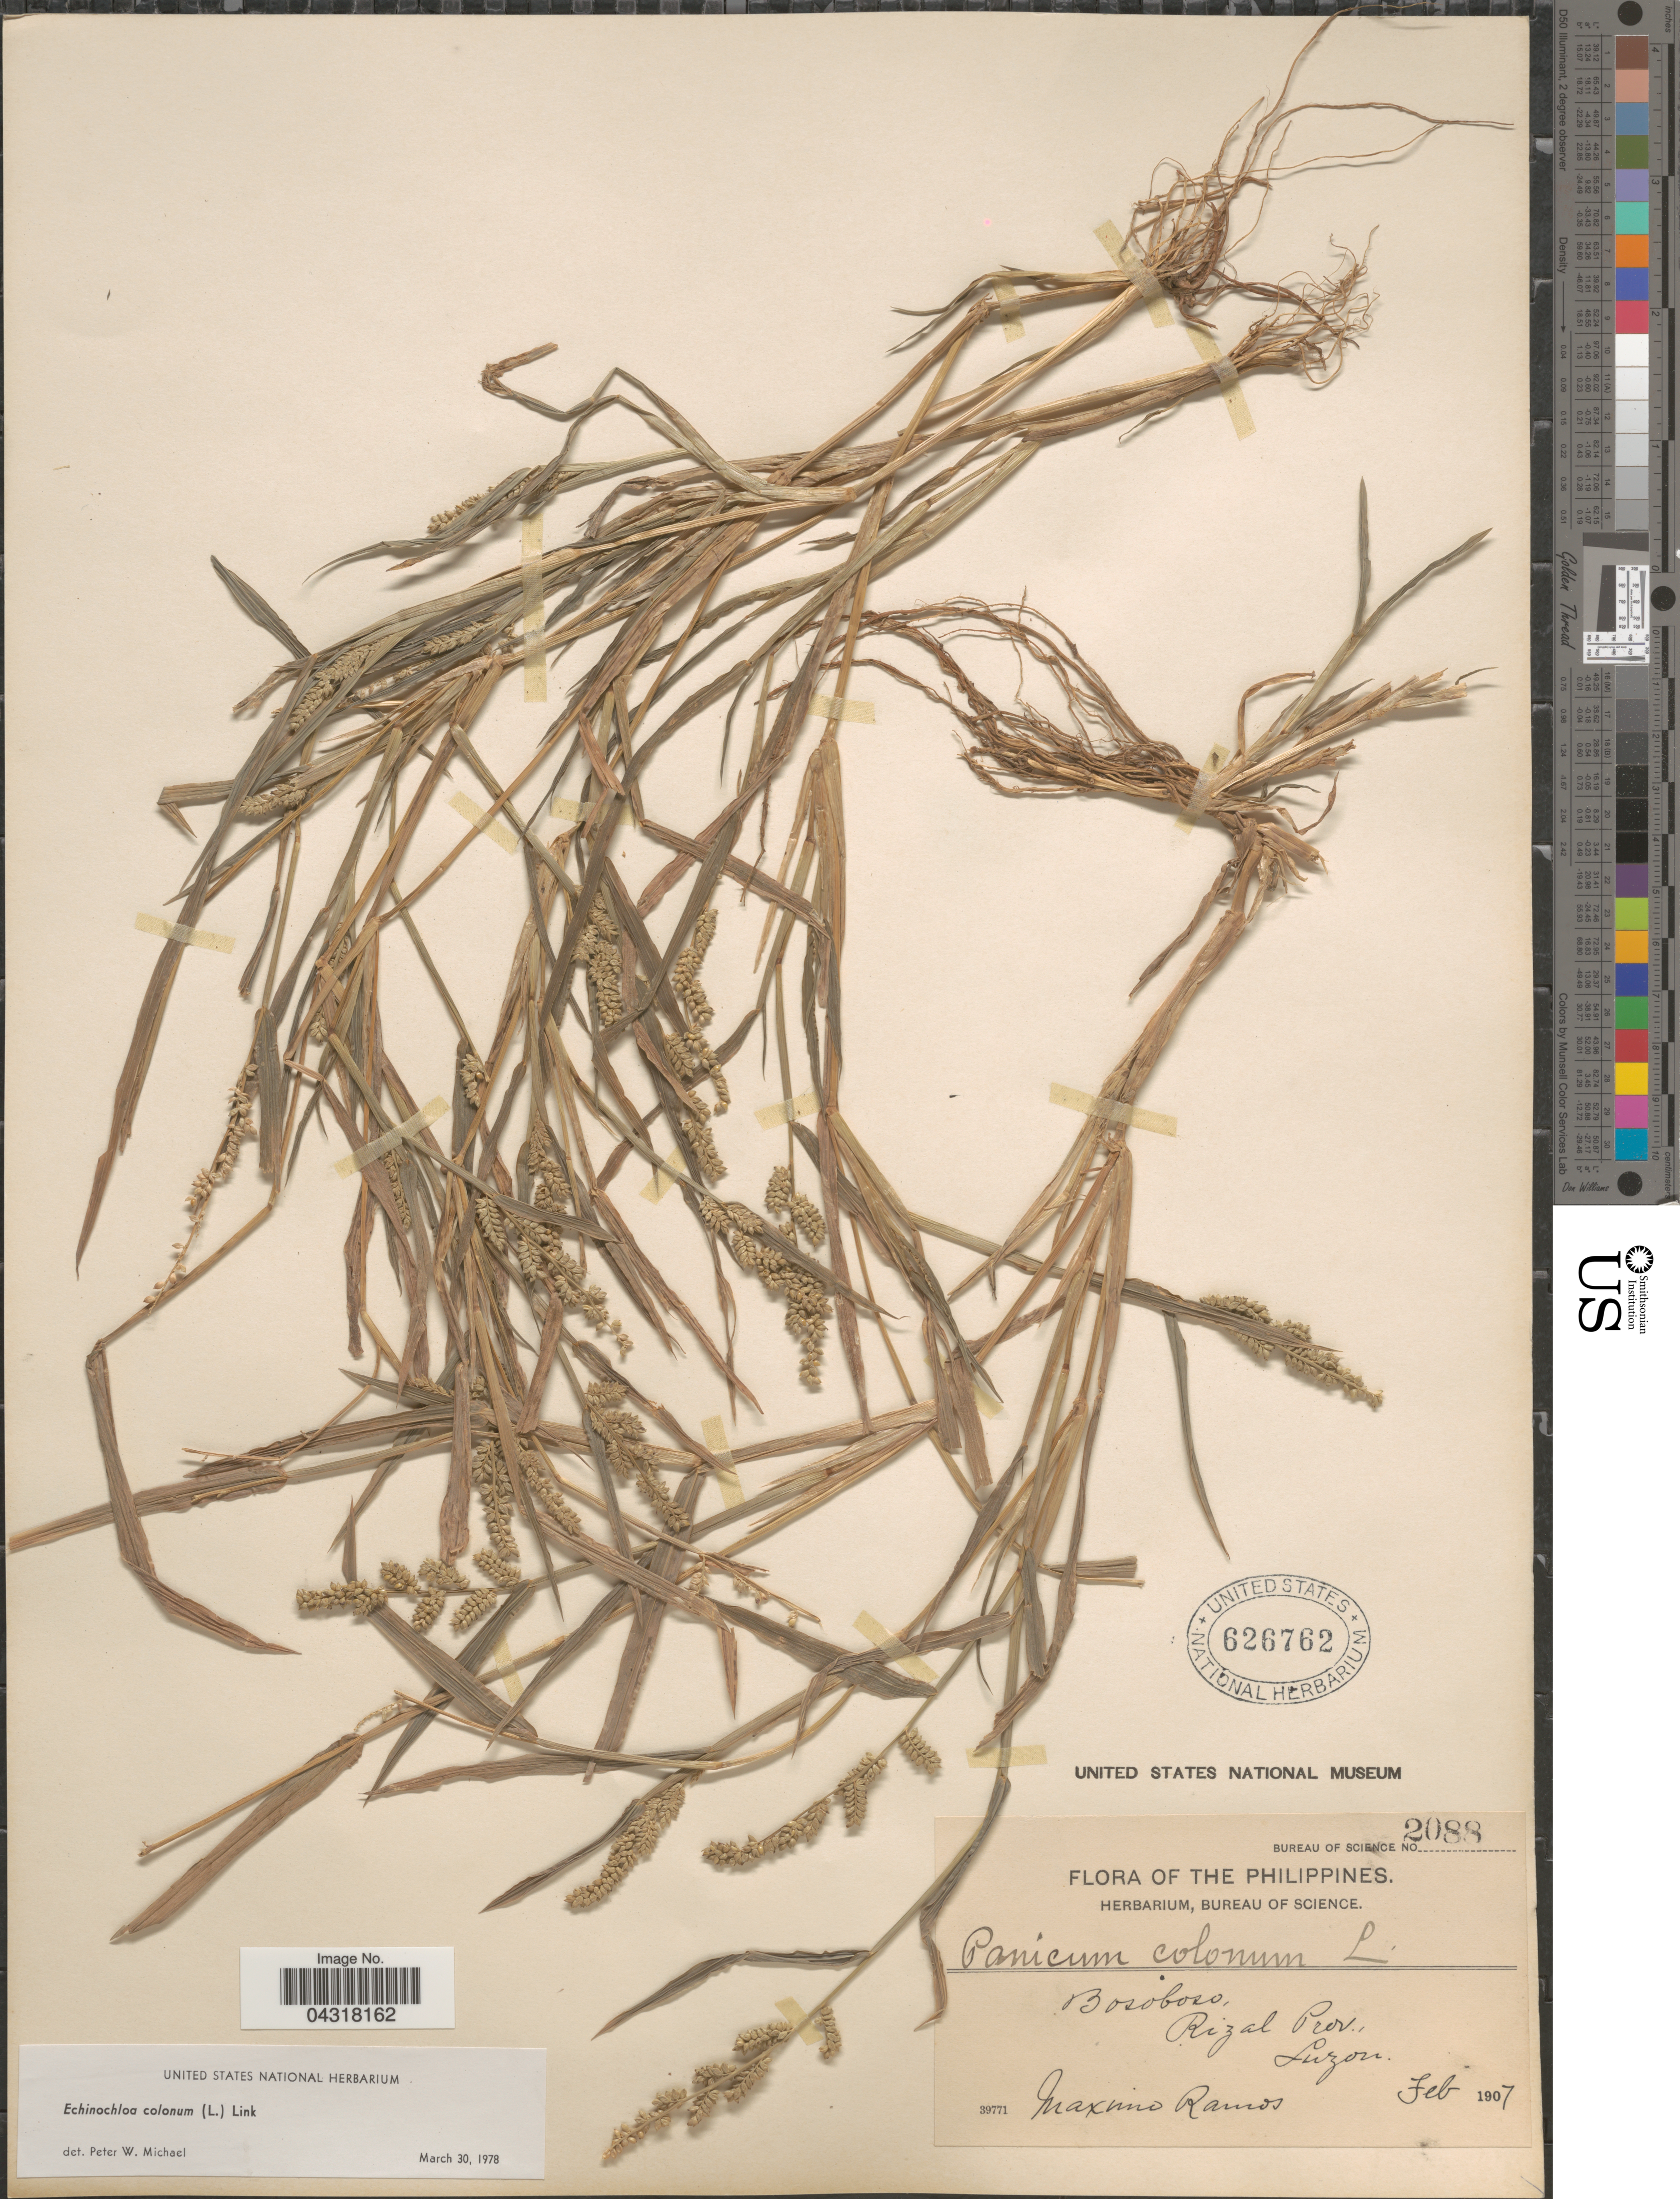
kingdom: Plantae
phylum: Tracheophyta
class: Liliopsida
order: Poales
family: Poaceae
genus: Echinochloa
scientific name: Echinochloa colona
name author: (L.) Link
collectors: M. Ramos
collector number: Bureau of Science 2088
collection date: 1907-02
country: Philippines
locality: Bosoboso, Rizal Prov., Luzon.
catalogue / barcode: US 626762